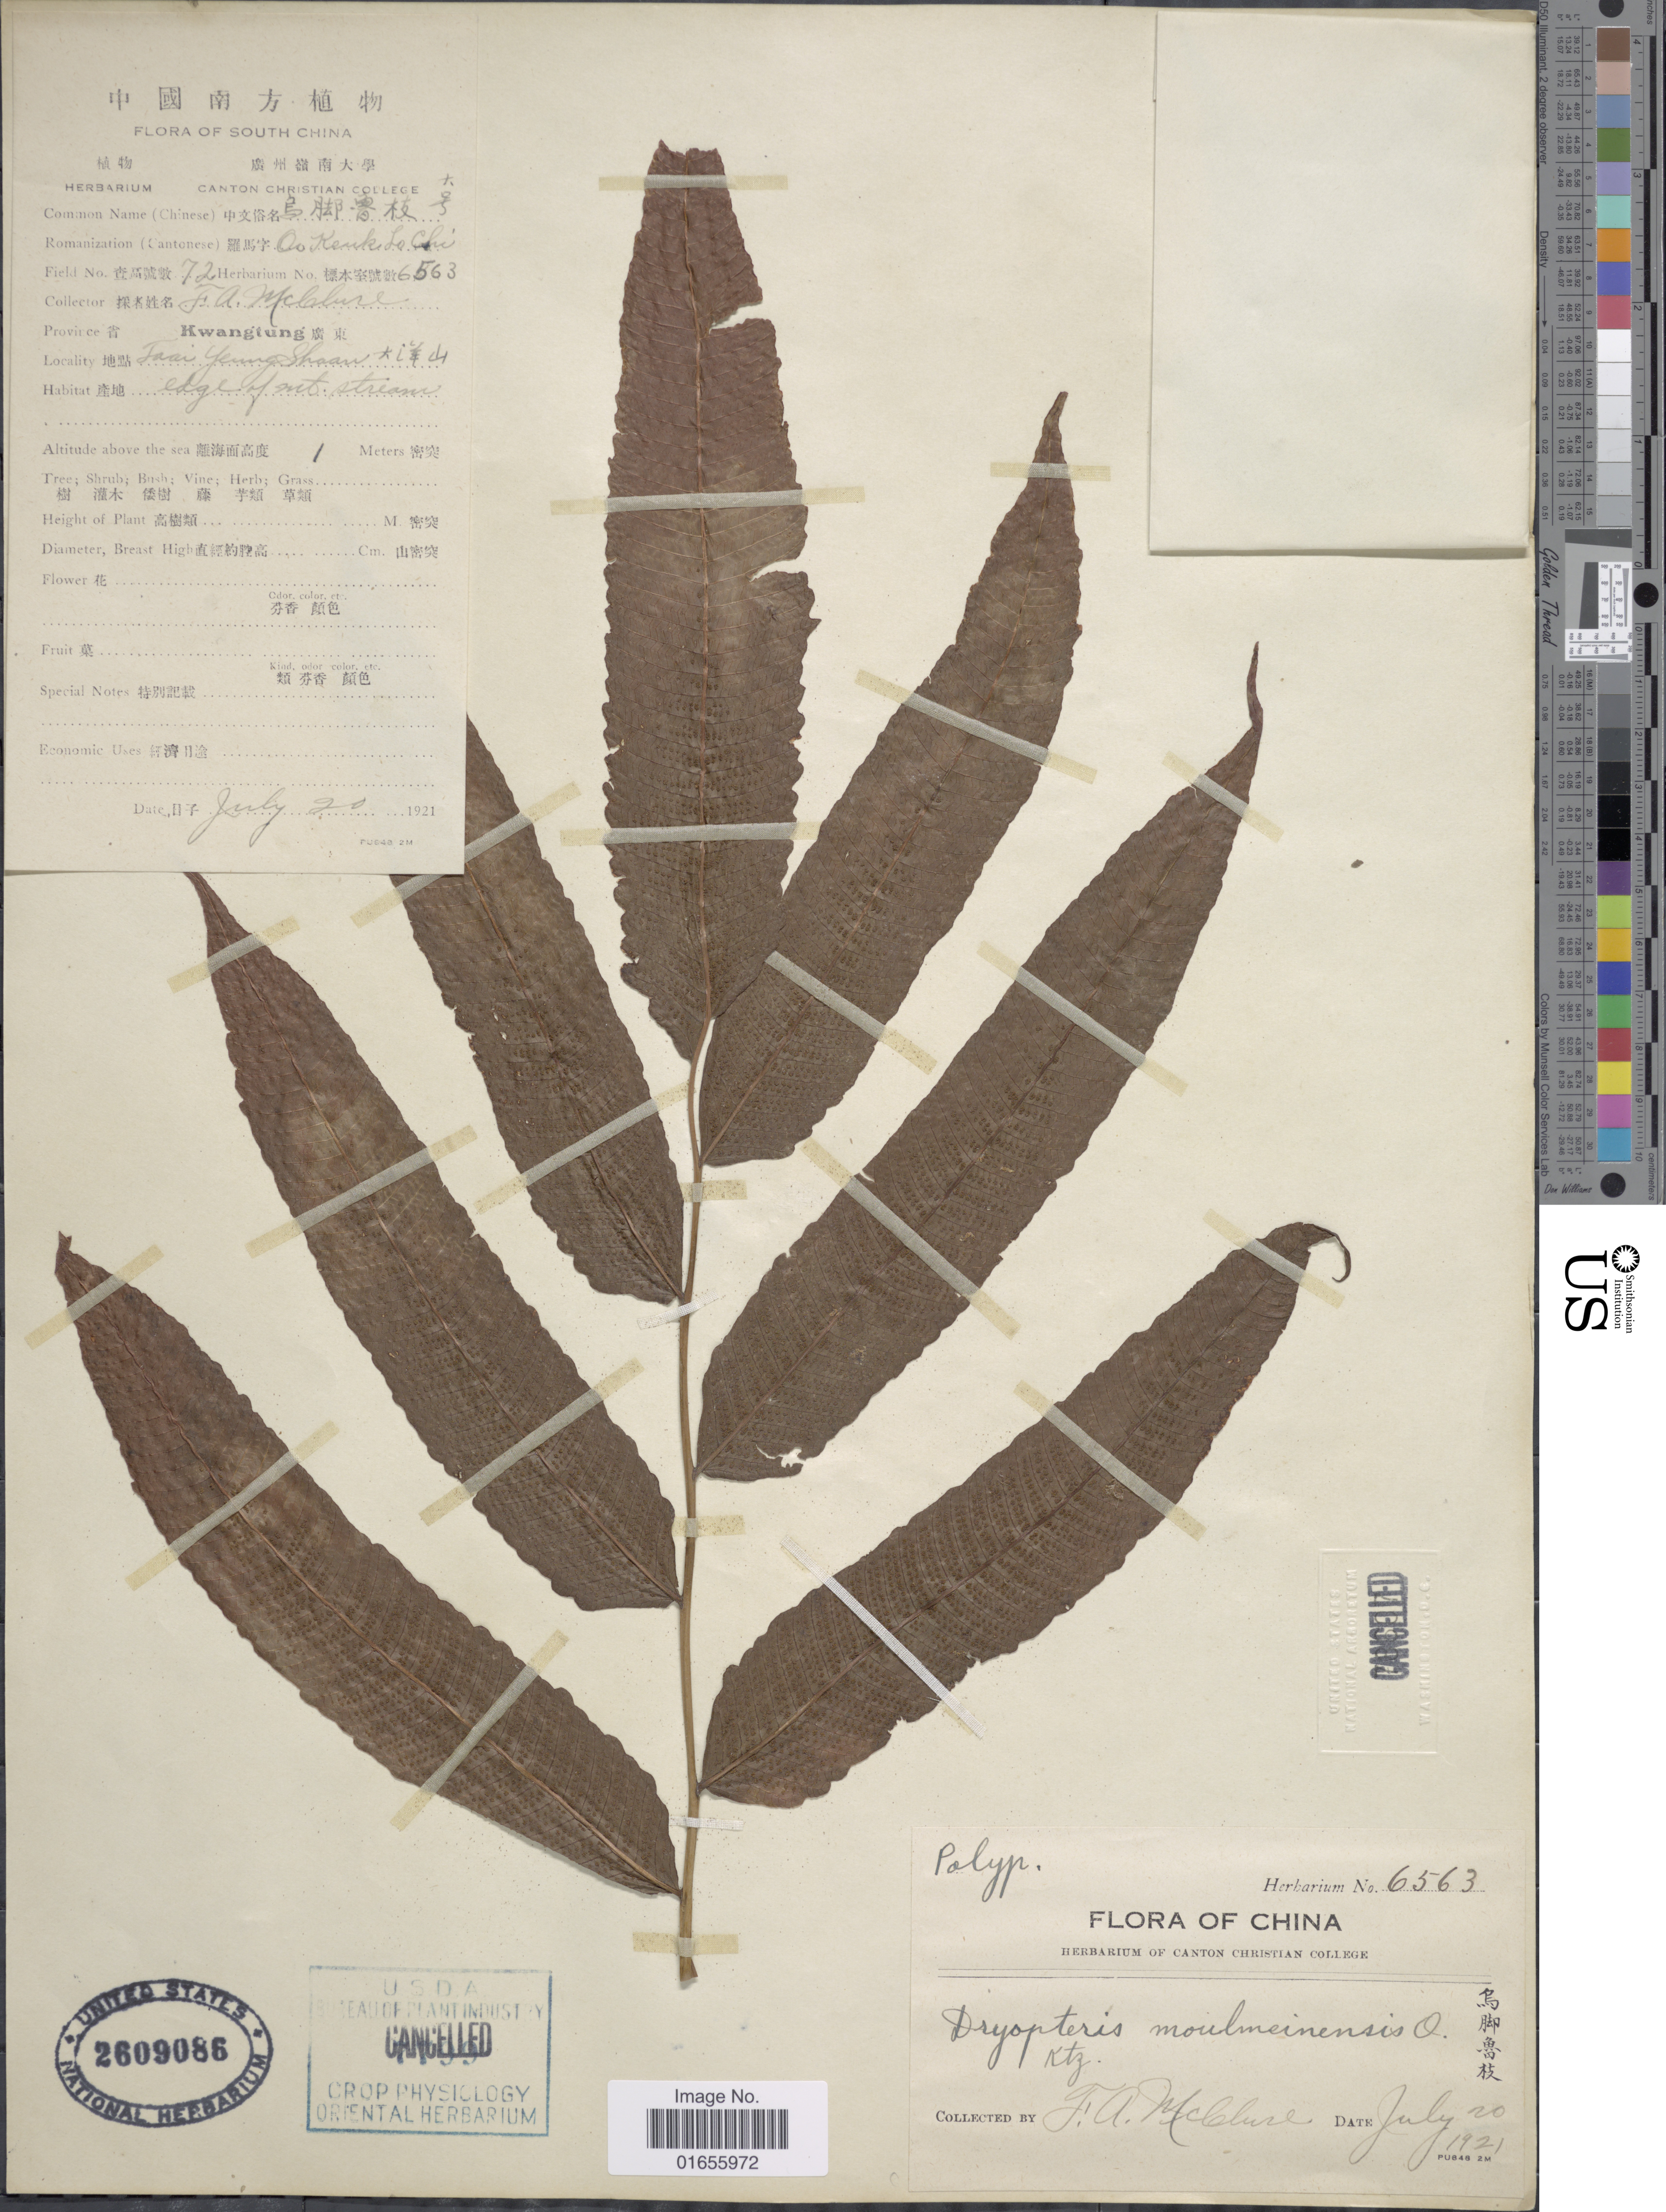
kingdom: Plantae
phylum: Tracheophyta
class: Polypodiopsida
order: Polypodiales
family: Thelypteridaceae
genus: Pronephrium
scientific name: Pronephrium nudatum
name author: (Roxb.) Holttum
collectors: F. A. McClure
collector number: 6563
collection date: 1921-07-20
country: China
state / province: Guangdong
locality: Kwangtung Province, Faoi Yeng Shaan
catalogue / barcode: US 2609086